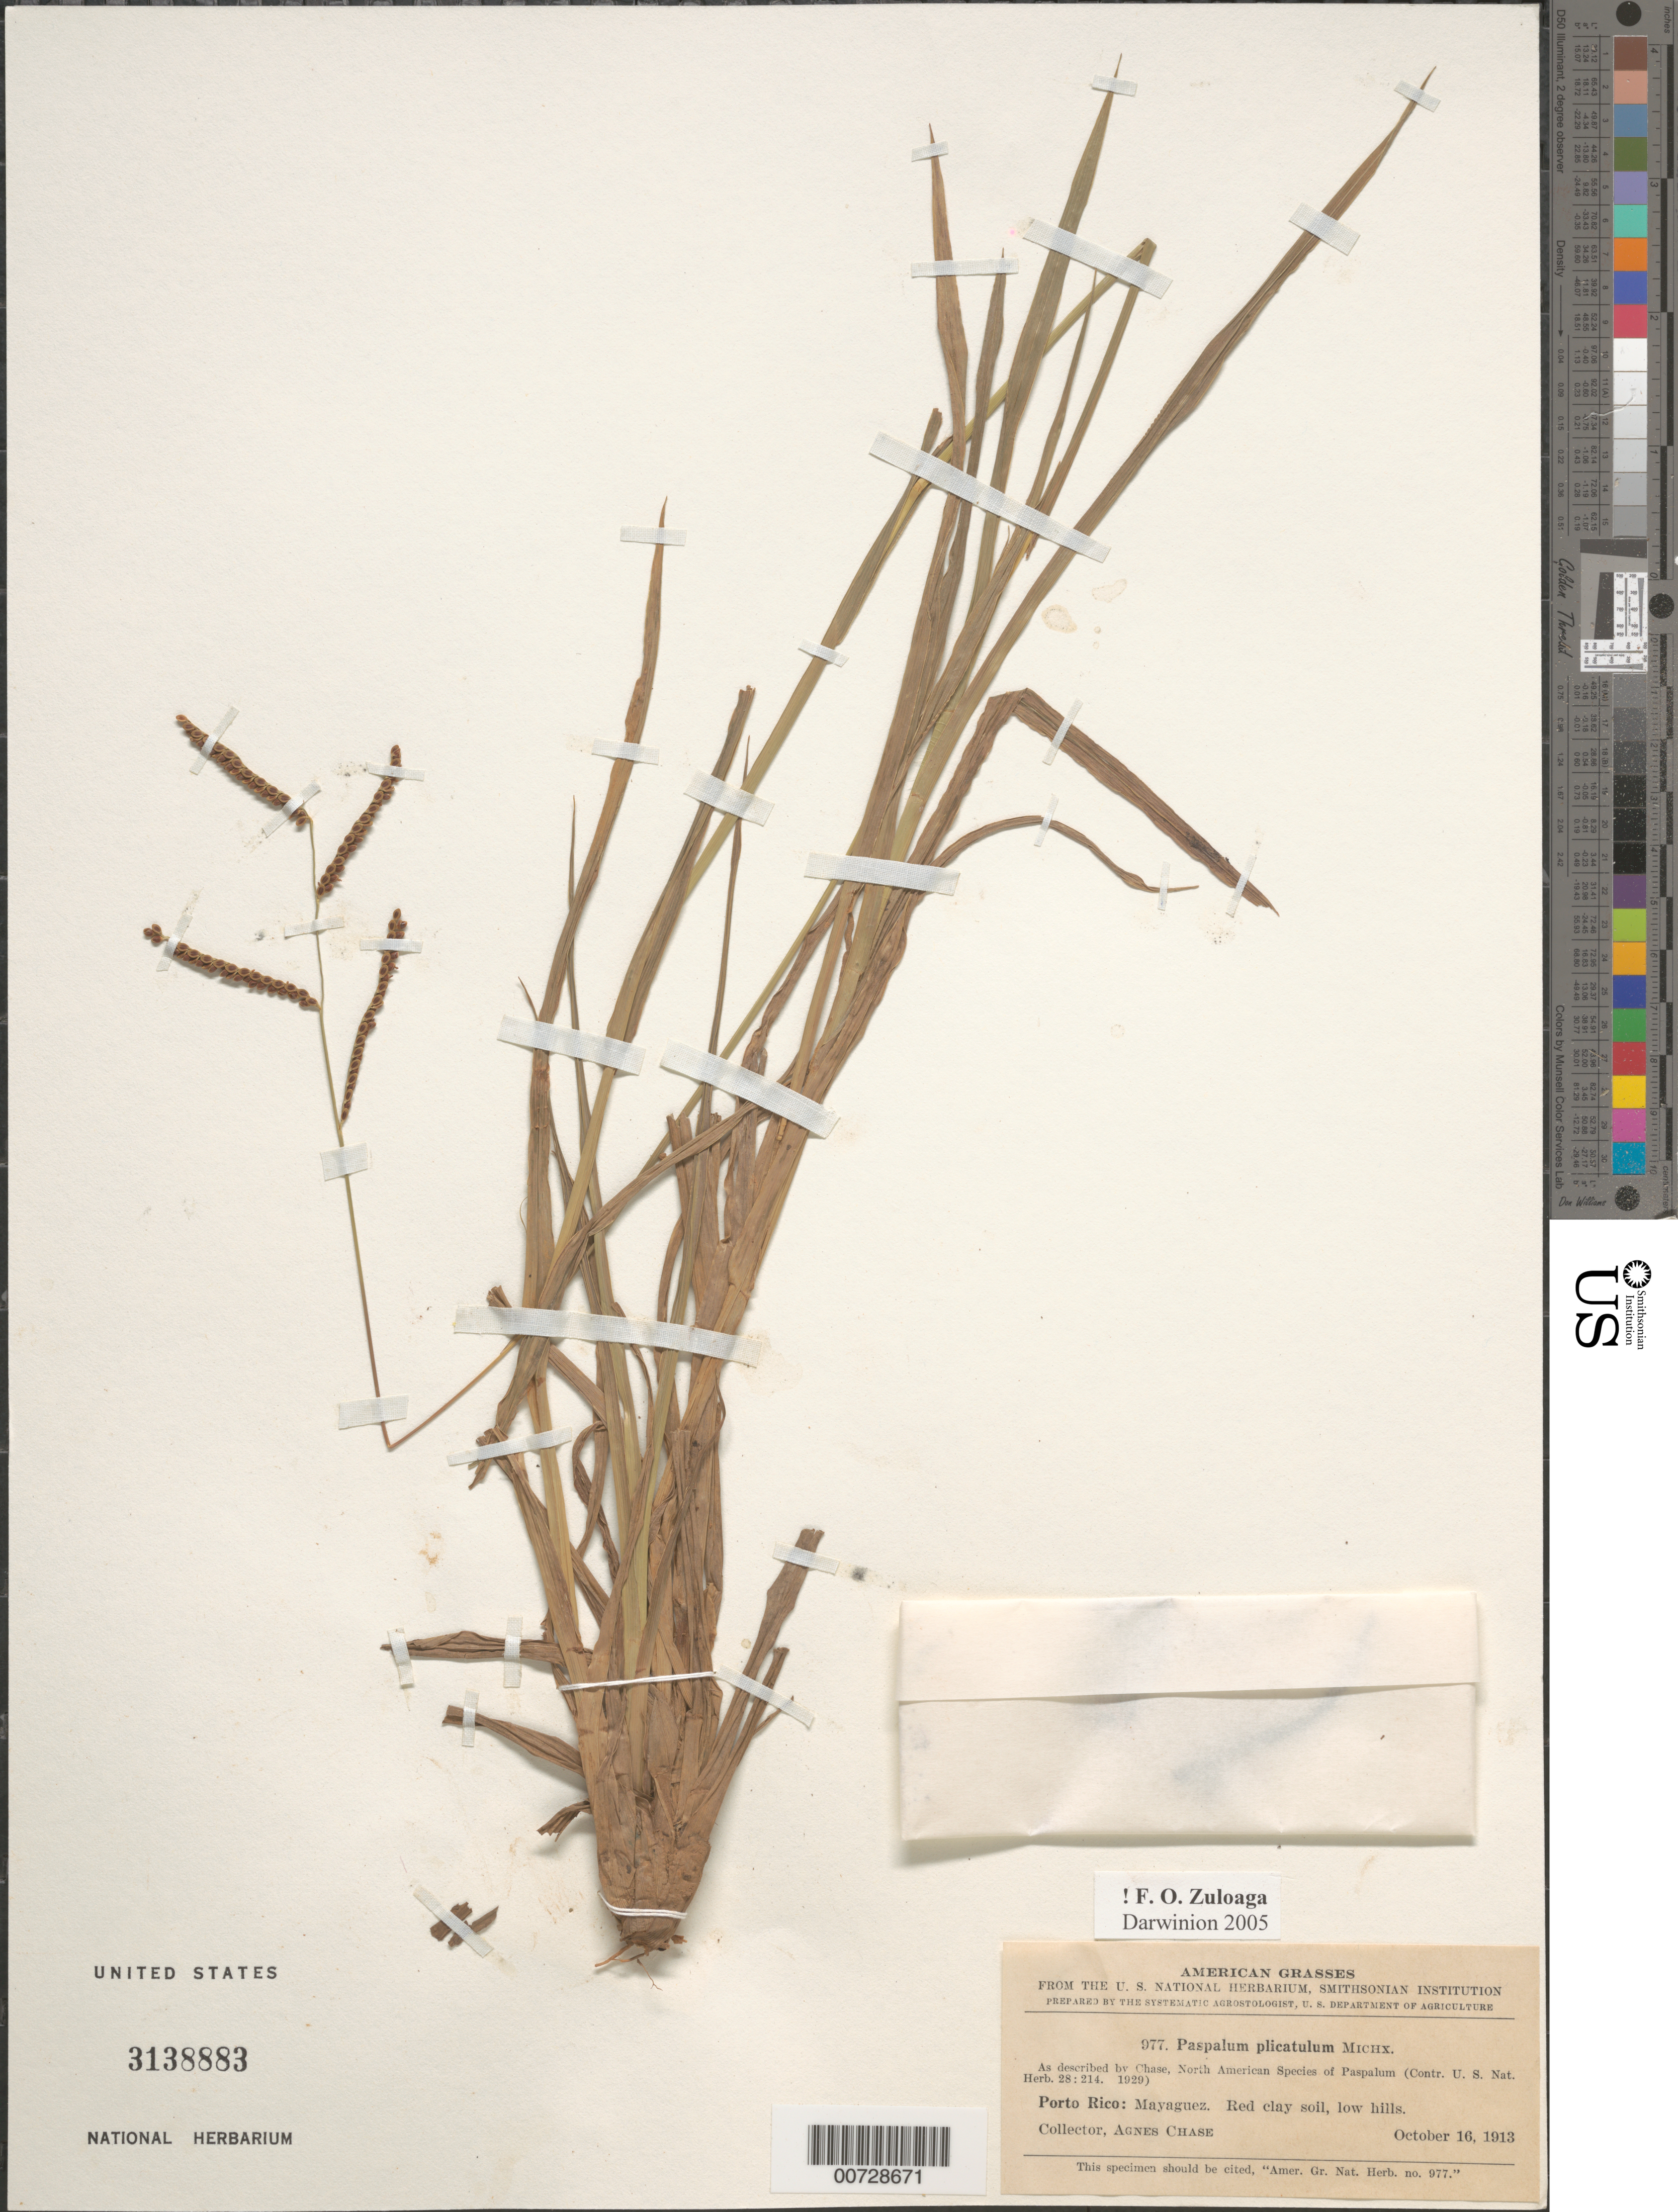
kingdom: Plantae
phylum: Tracheophyta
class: Liliopsida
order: Poales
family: Poaceae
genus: Paspalum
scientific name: Paspalum plicatulum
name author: Michx.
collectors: A. Chase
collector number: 977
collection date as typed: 16 Oct 1913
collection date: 1913-10-16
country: Puerto Rico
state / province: Mayagüez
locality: Mayaguez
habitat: Red clay soil, low hills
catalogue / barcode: US 3138883